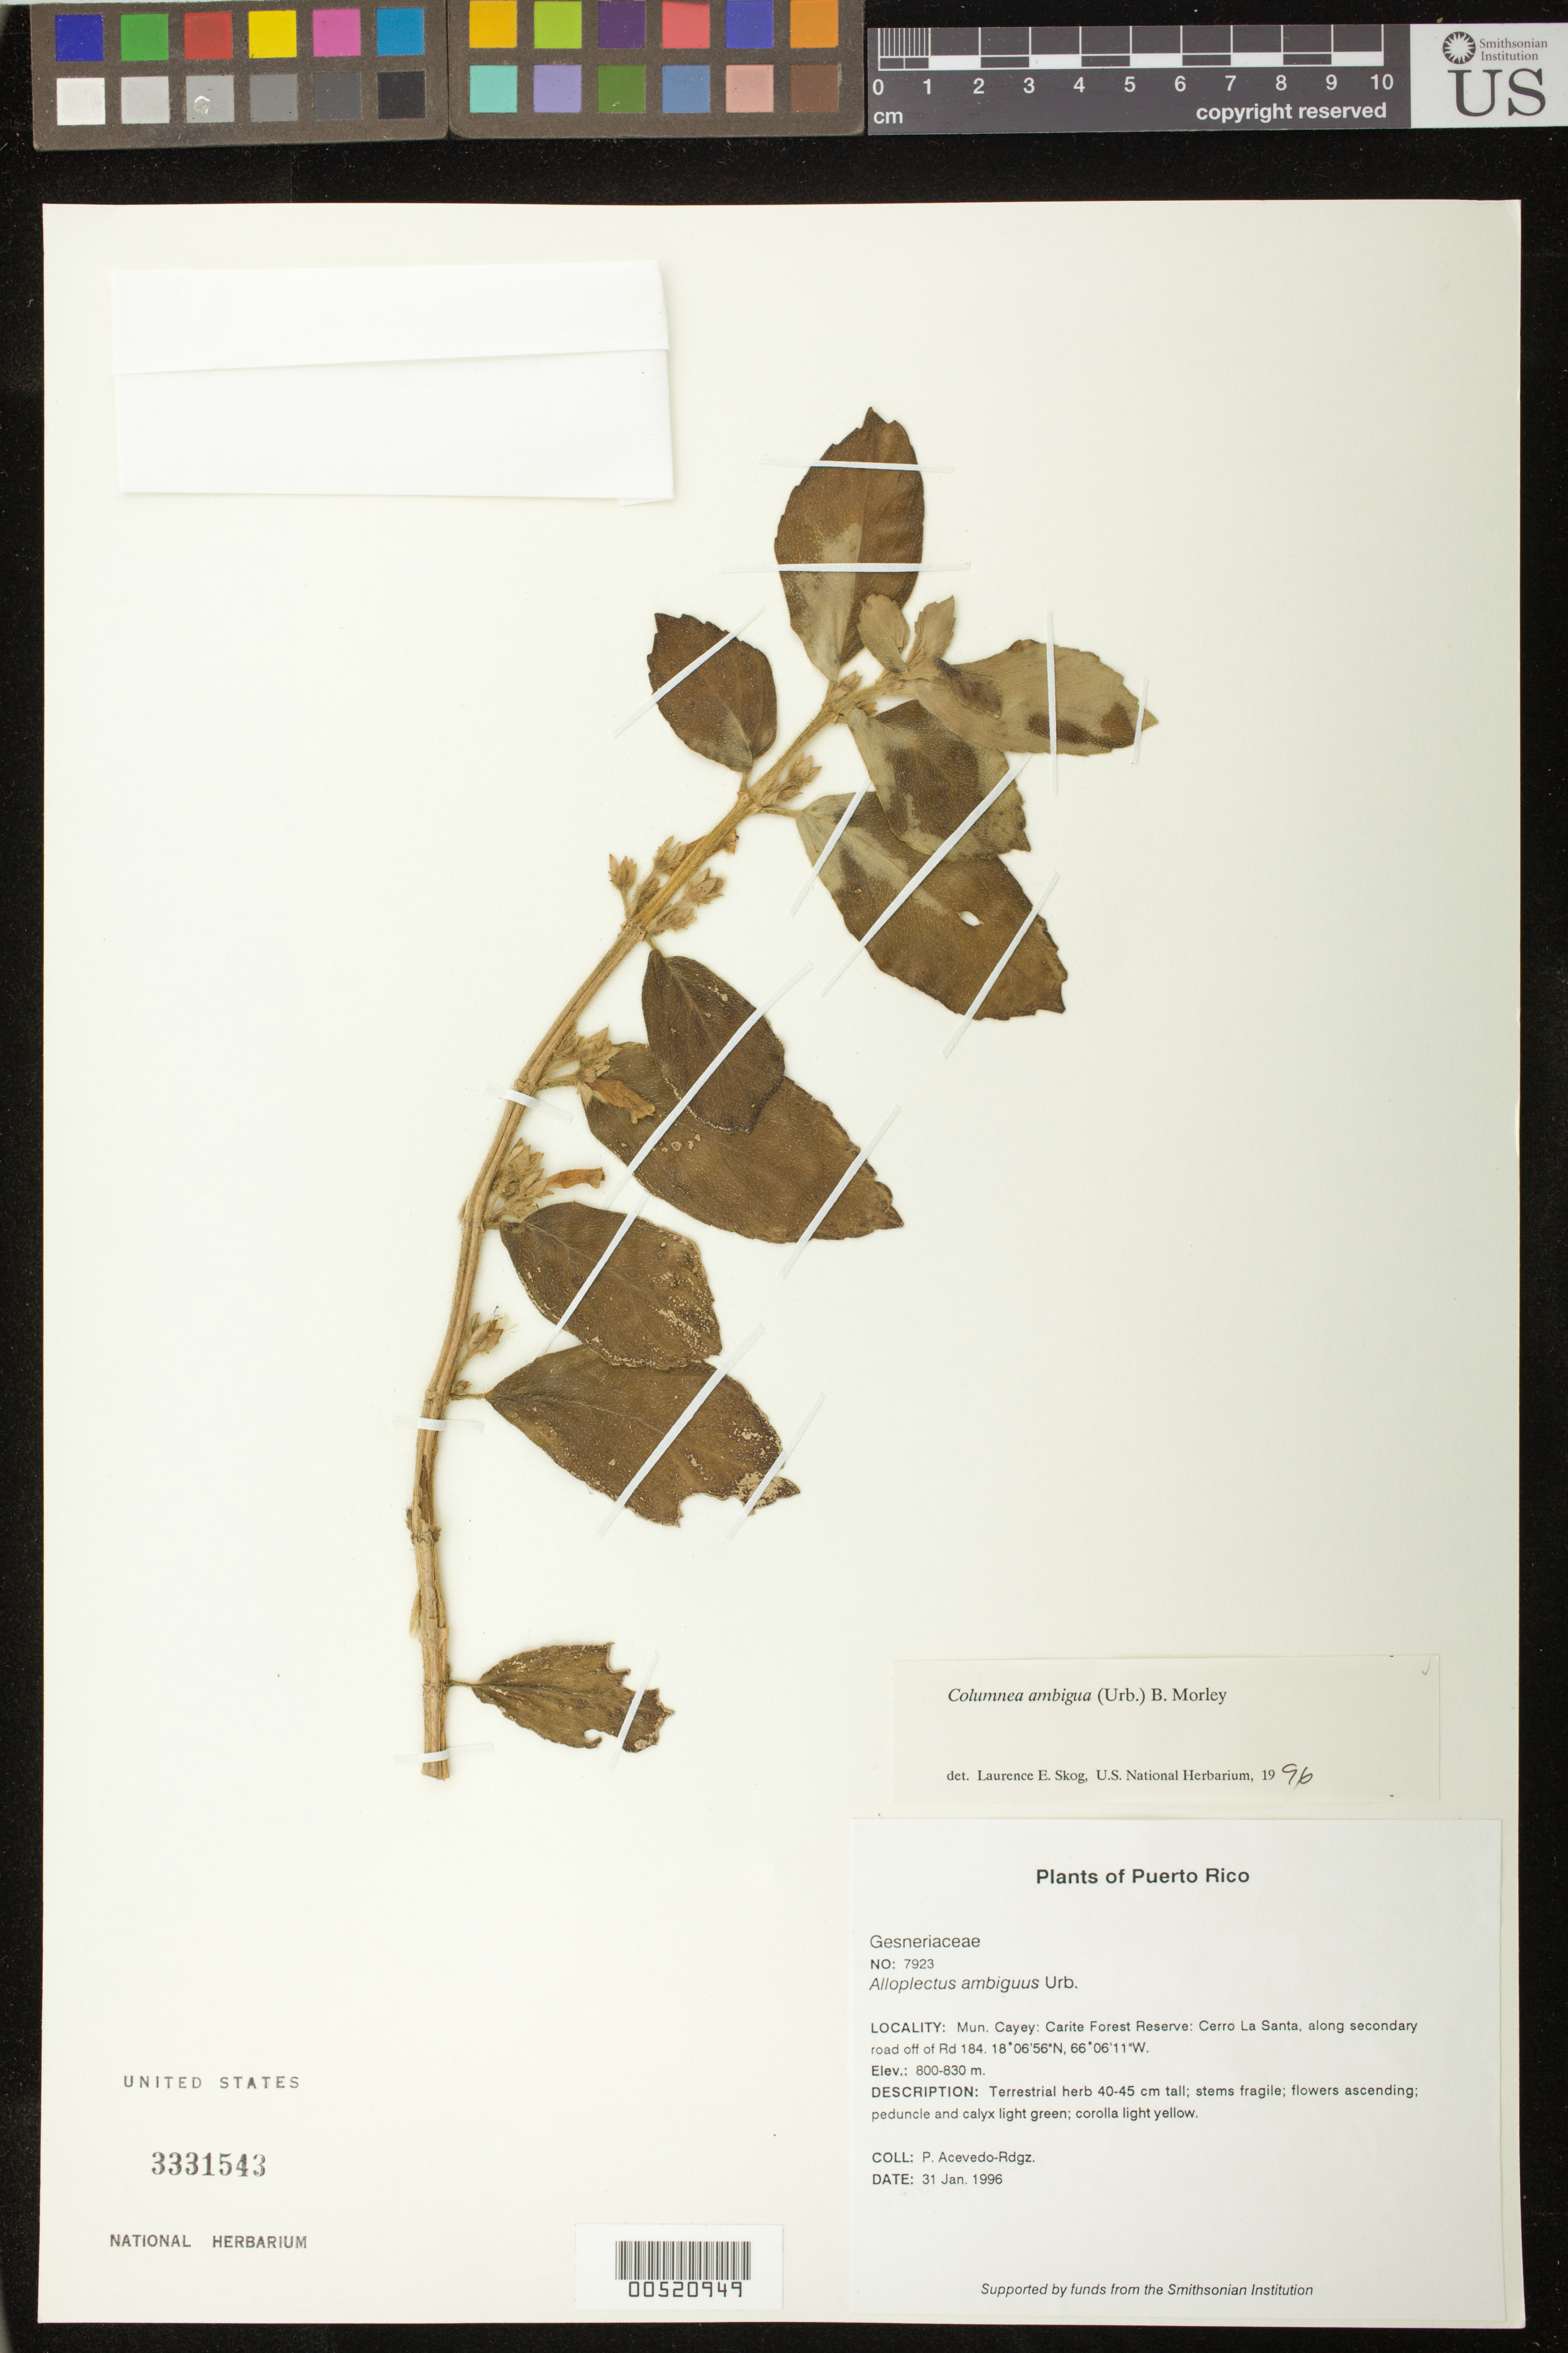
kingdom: Plantae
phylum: Tracheophyta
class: Magnoliopsida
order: Lamiales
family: Gesneriaceae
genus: Columnea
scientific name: Columnea ambigua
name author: (Urb.) B.D. Morley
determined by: Skog, Laurence E.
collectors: P. Acevedo-Rodr.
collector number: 7923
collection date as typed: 31 Jan 1996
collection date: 1996-01-31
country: Puerto Rico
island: Puerto Rico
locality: Mun. Cayay: Carite Forest Reserve, Cerro La Santa, along secondary road off of Rd 184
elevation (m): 800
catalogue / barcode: US 3331543